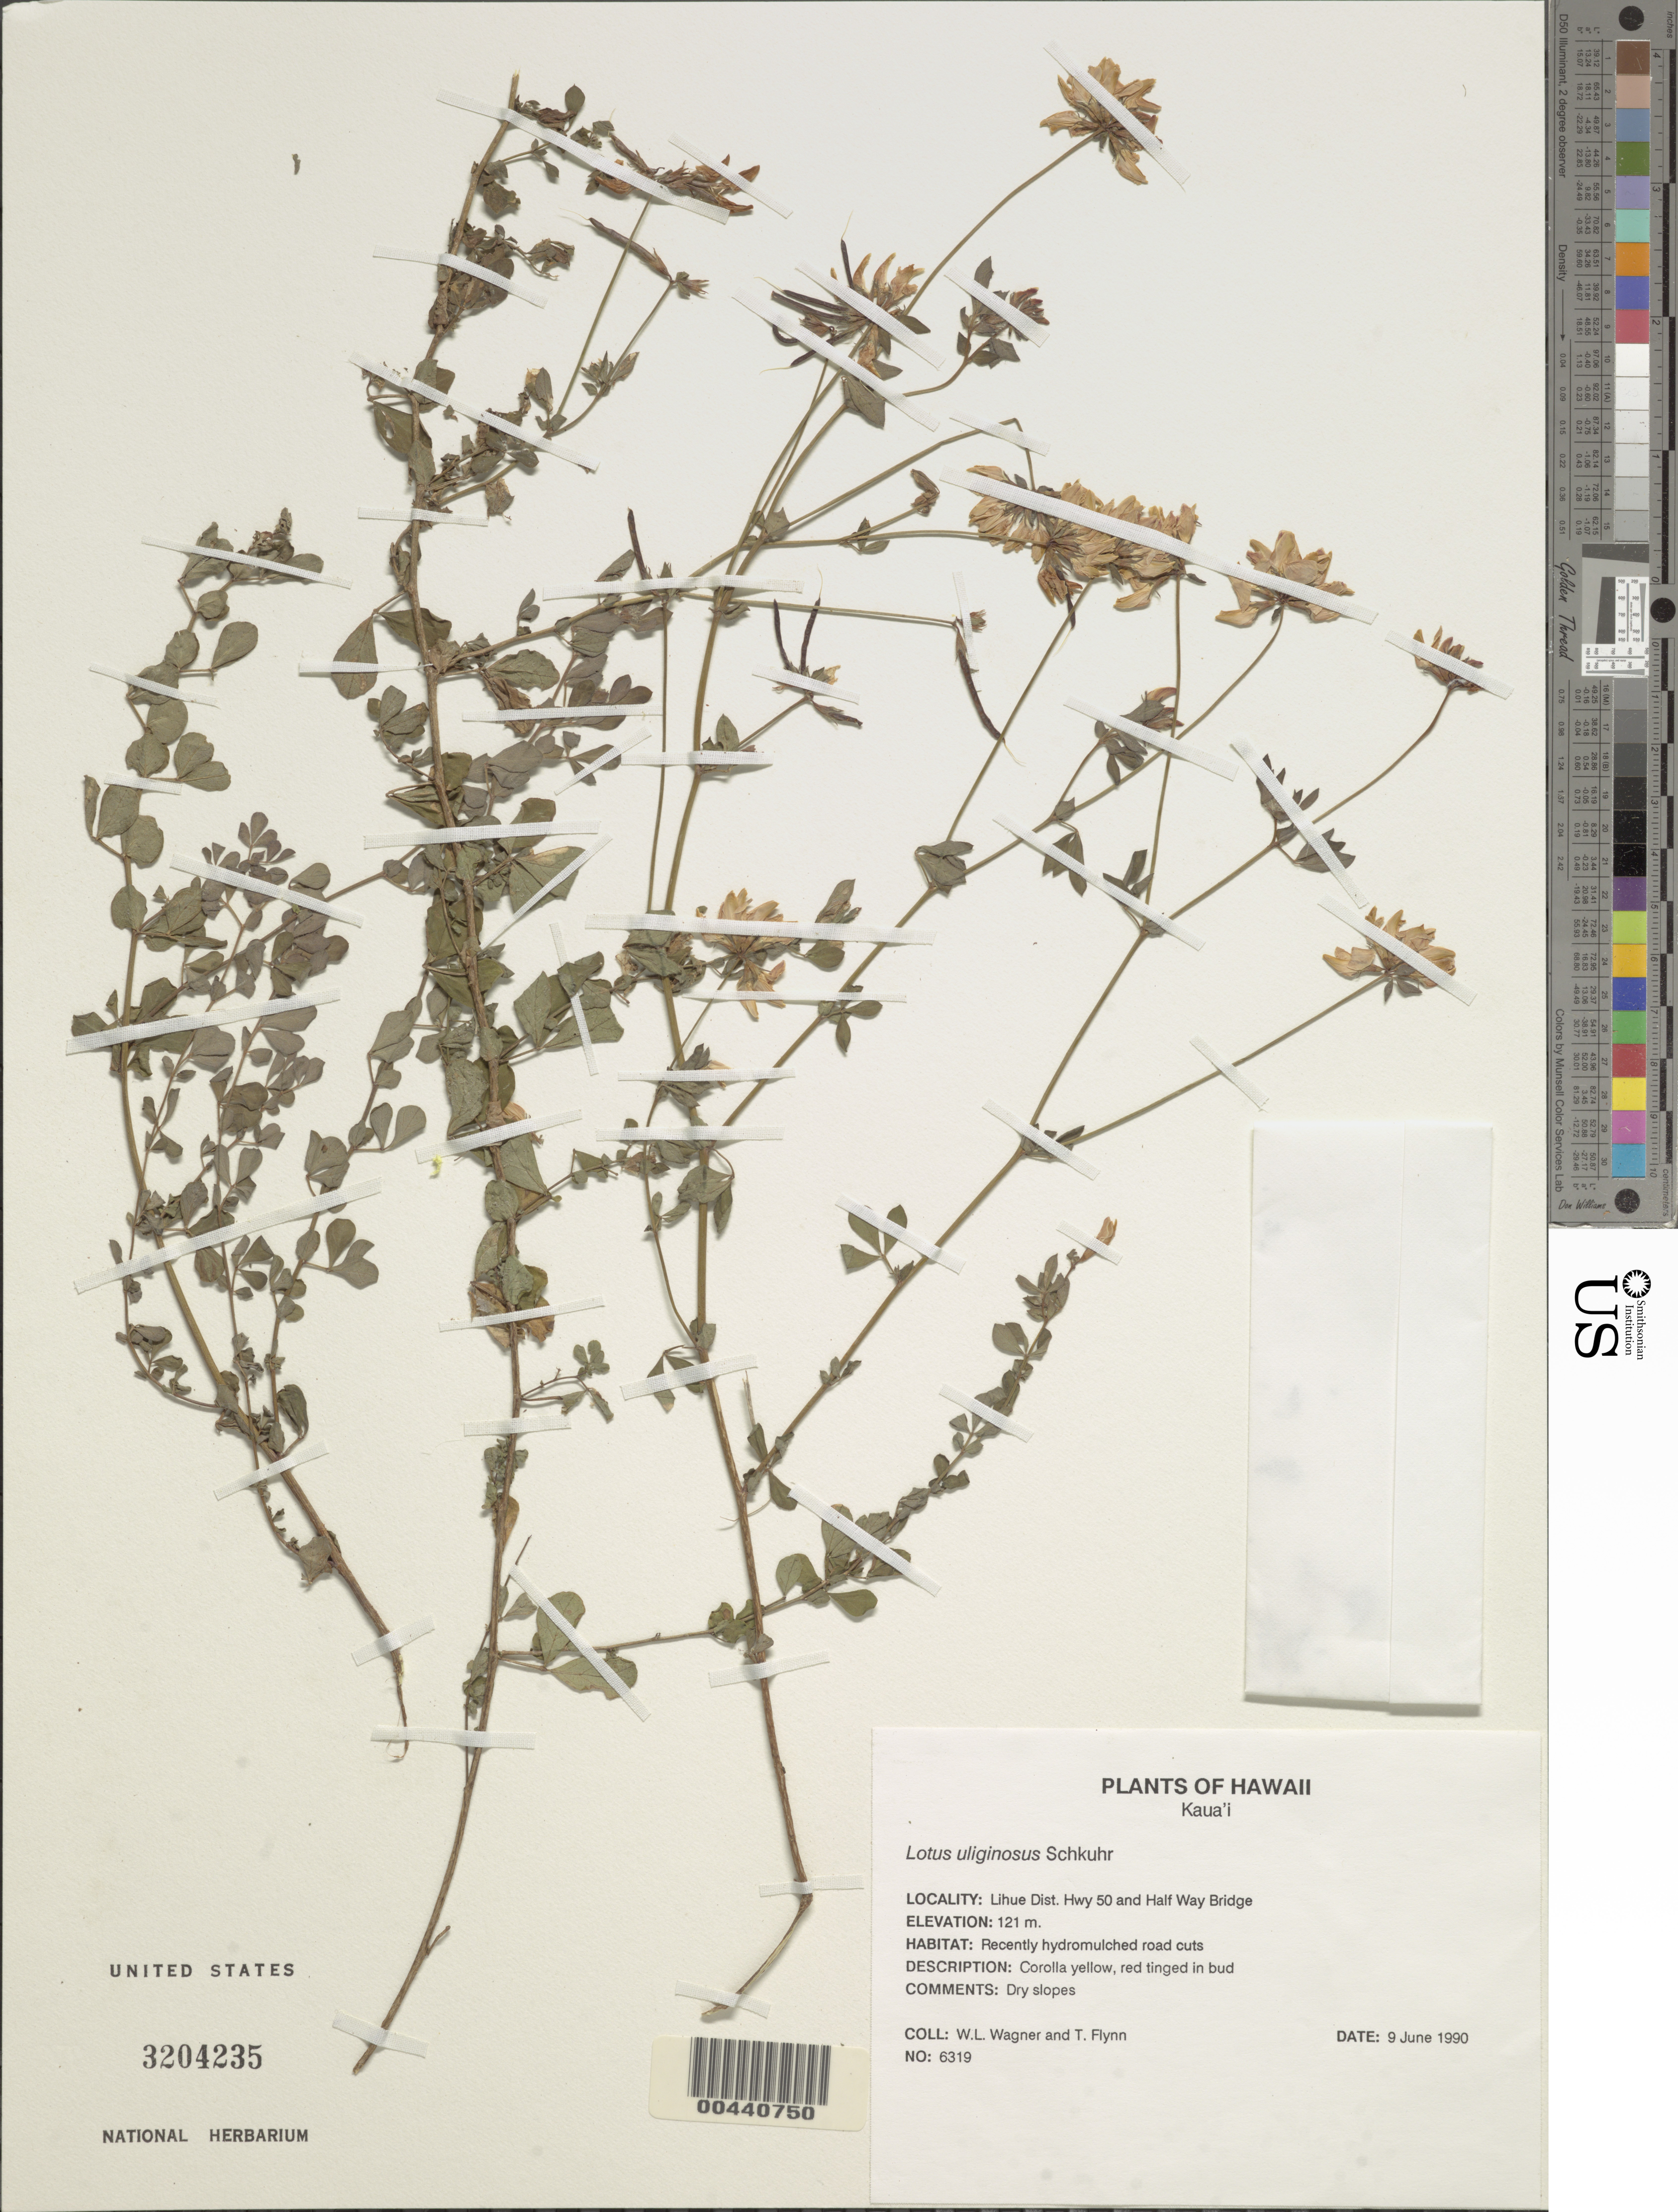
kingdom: Plantae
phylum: Tracheophyta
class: Magnoliopsida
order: Fabales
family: Fabaceae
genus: Lotus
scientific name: Lotus pedunculatus subsp. pedunculatus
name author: Cav.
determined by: Wagner, W. L., (BOT), Smithsonian Institution - National Museum of Natural History (UNITED STATES)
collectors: W. L. Wagner & T. W. Flynn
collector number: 6319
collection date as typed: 9 Jun 1990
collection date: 1990-06-09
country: United States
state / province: Hawaii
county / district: Kauai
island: Kaua'i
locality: Lihue Dist. Hwy 50 and Half Way Bridge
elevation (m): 121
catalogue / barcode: US 3204235